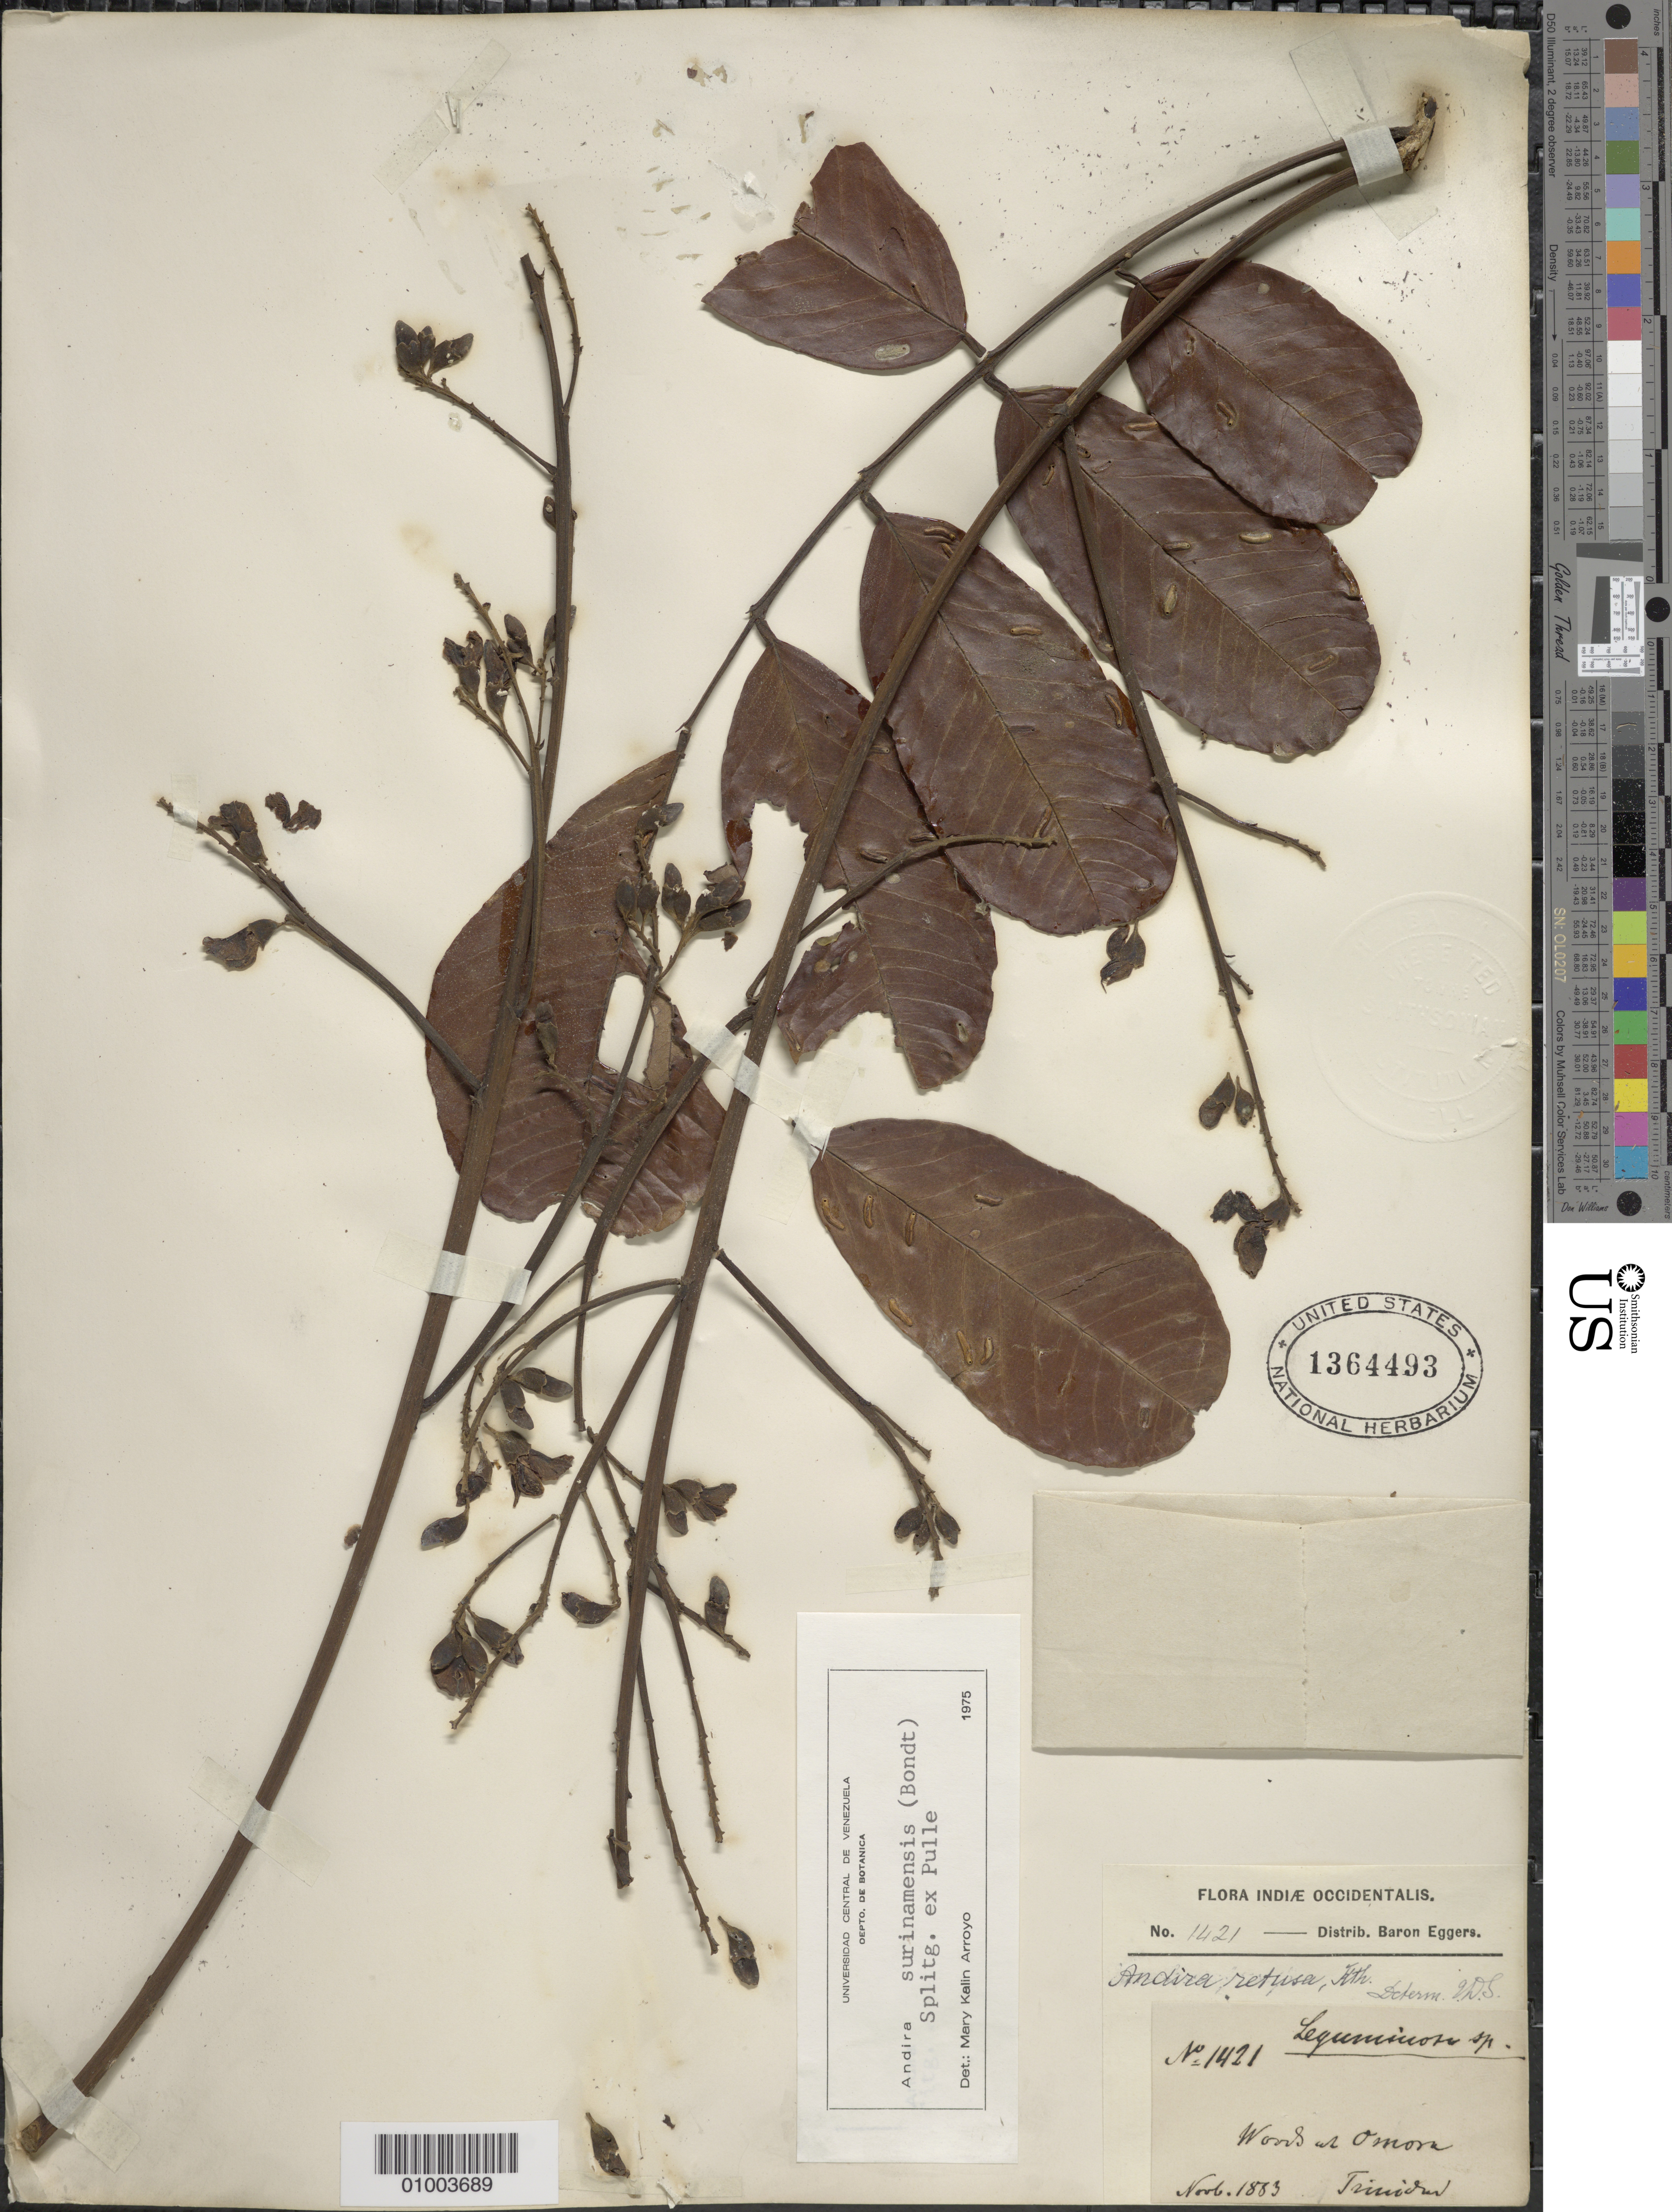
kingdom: Plantae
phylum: Tracheophyta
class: Magnoliopsida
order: Fabales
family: Fabaceae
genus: Andira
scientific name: Andira surinamensis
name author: (Bondt) Splitg. ex Amshoff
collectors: H. F. A. von Eggers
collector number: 1421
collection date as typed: Nov 1883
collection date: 1883-11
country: Trinidad and Tobago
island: Trinidad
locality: Woods at Omora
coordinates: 0 N, 0 E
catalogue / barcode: US 1364493